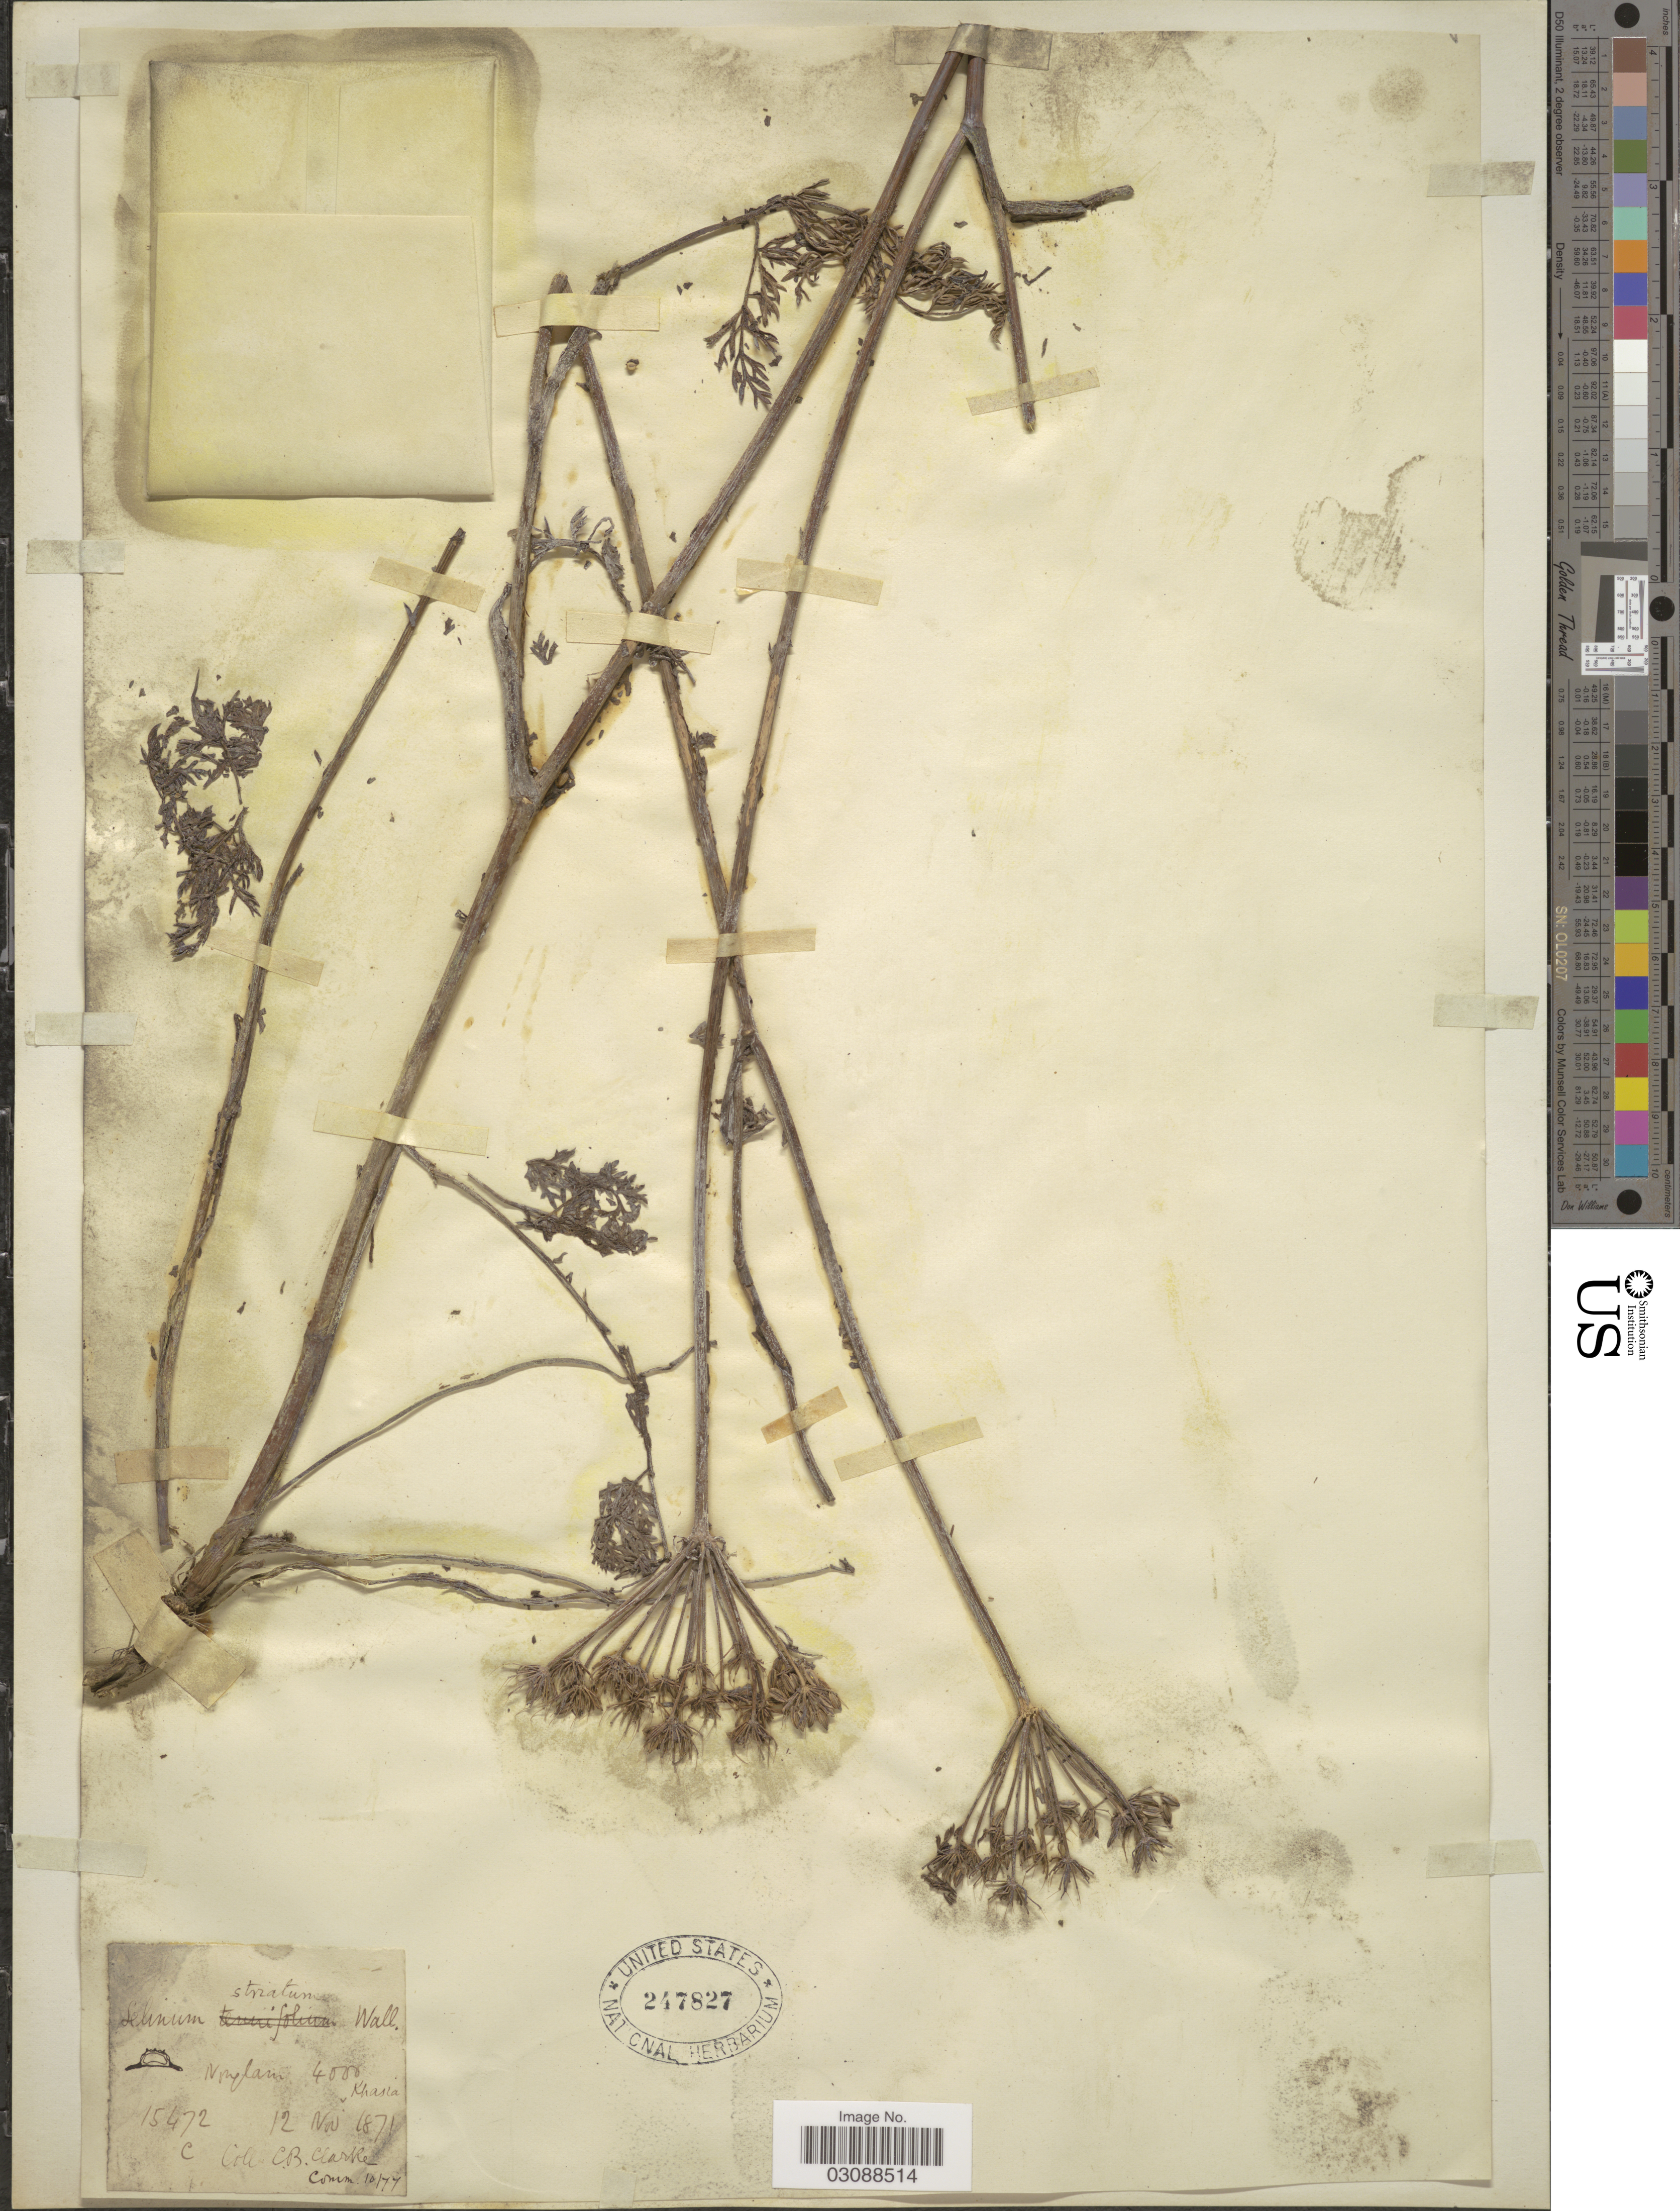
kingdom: Plantae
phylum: Tracheophyta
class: Magnoliopsida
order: Apiales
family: Apiaceae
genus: Oreocome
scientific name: Oreocome striata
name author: (DC.) Pimenov & Kljuykov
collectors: C. B. Clarke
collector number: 15472C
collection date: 1871-11-12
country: India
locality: Nonglam [interpreted], Khasia.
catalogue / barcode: US 247827